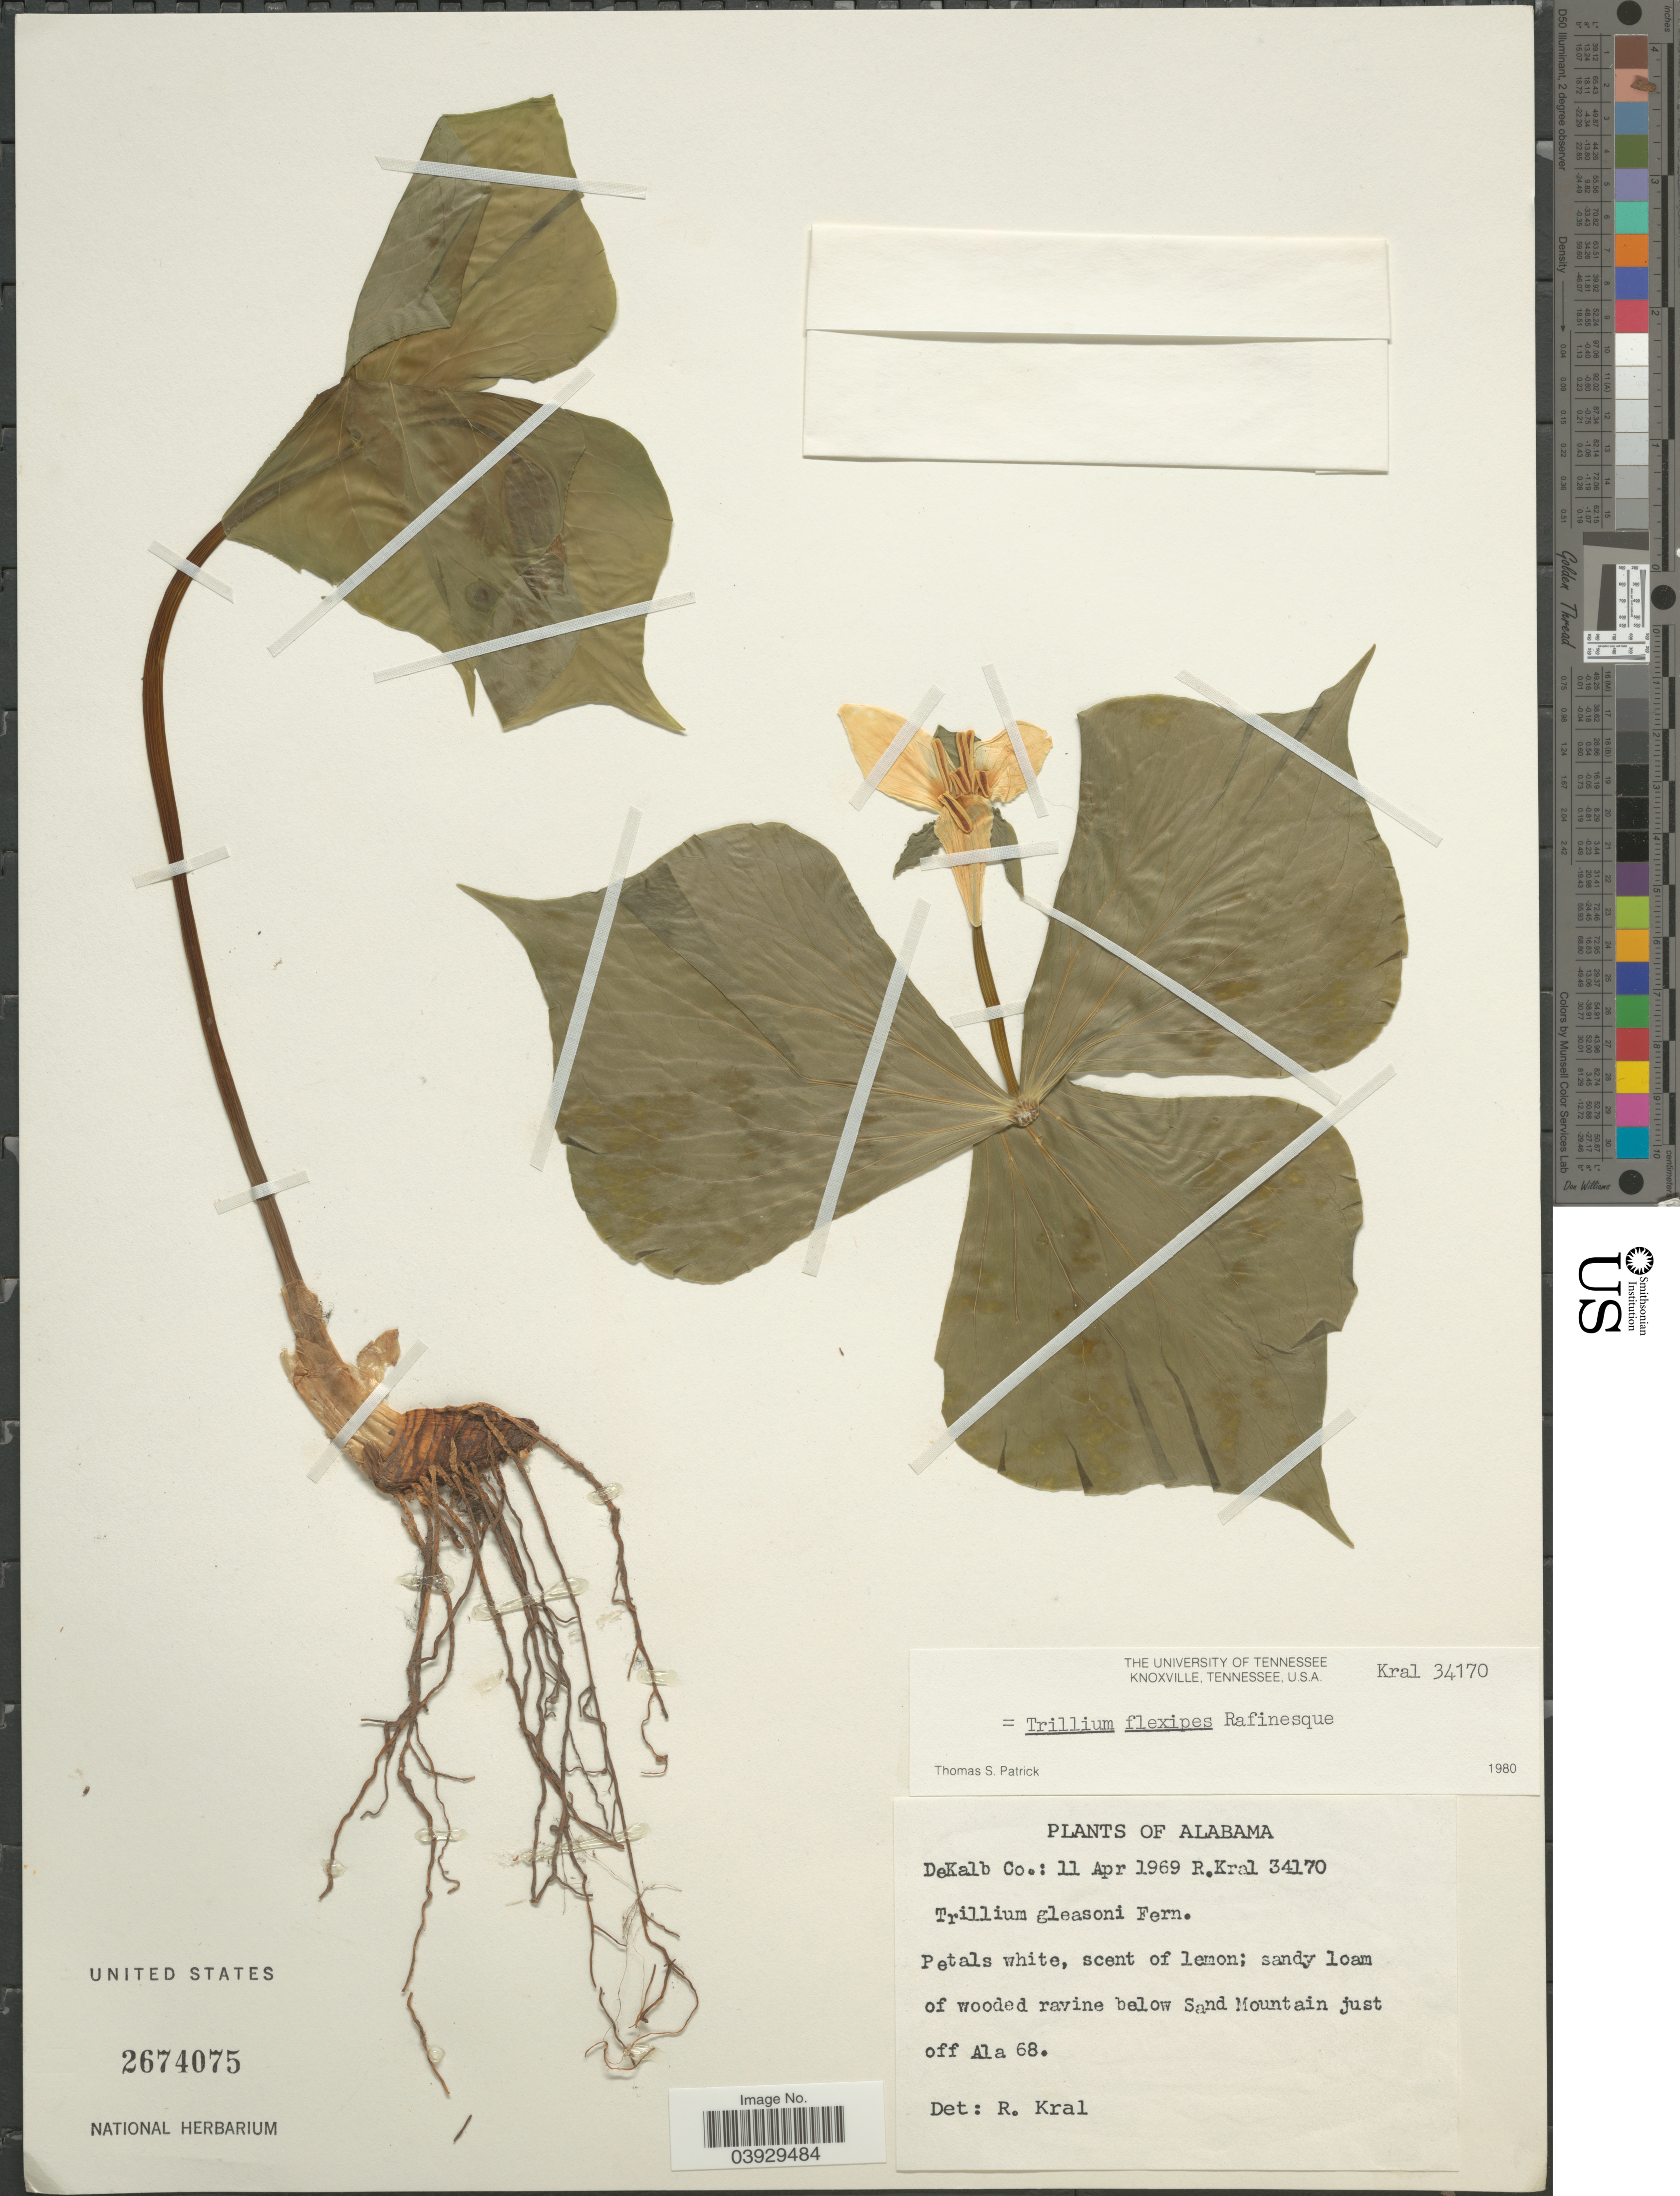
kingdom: Plantae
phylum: Tracheophyta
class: Liliopsida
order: Liliales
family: Melanthiaceae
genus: Trillium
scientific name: Trillium flexipes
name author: Raf.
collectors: R. Kral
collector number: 34170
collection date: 1969-04-11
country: United States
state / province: Alabama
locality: DeKalb Co. Below Sand Mountain just off Ala 68.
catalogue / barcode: US 2674075